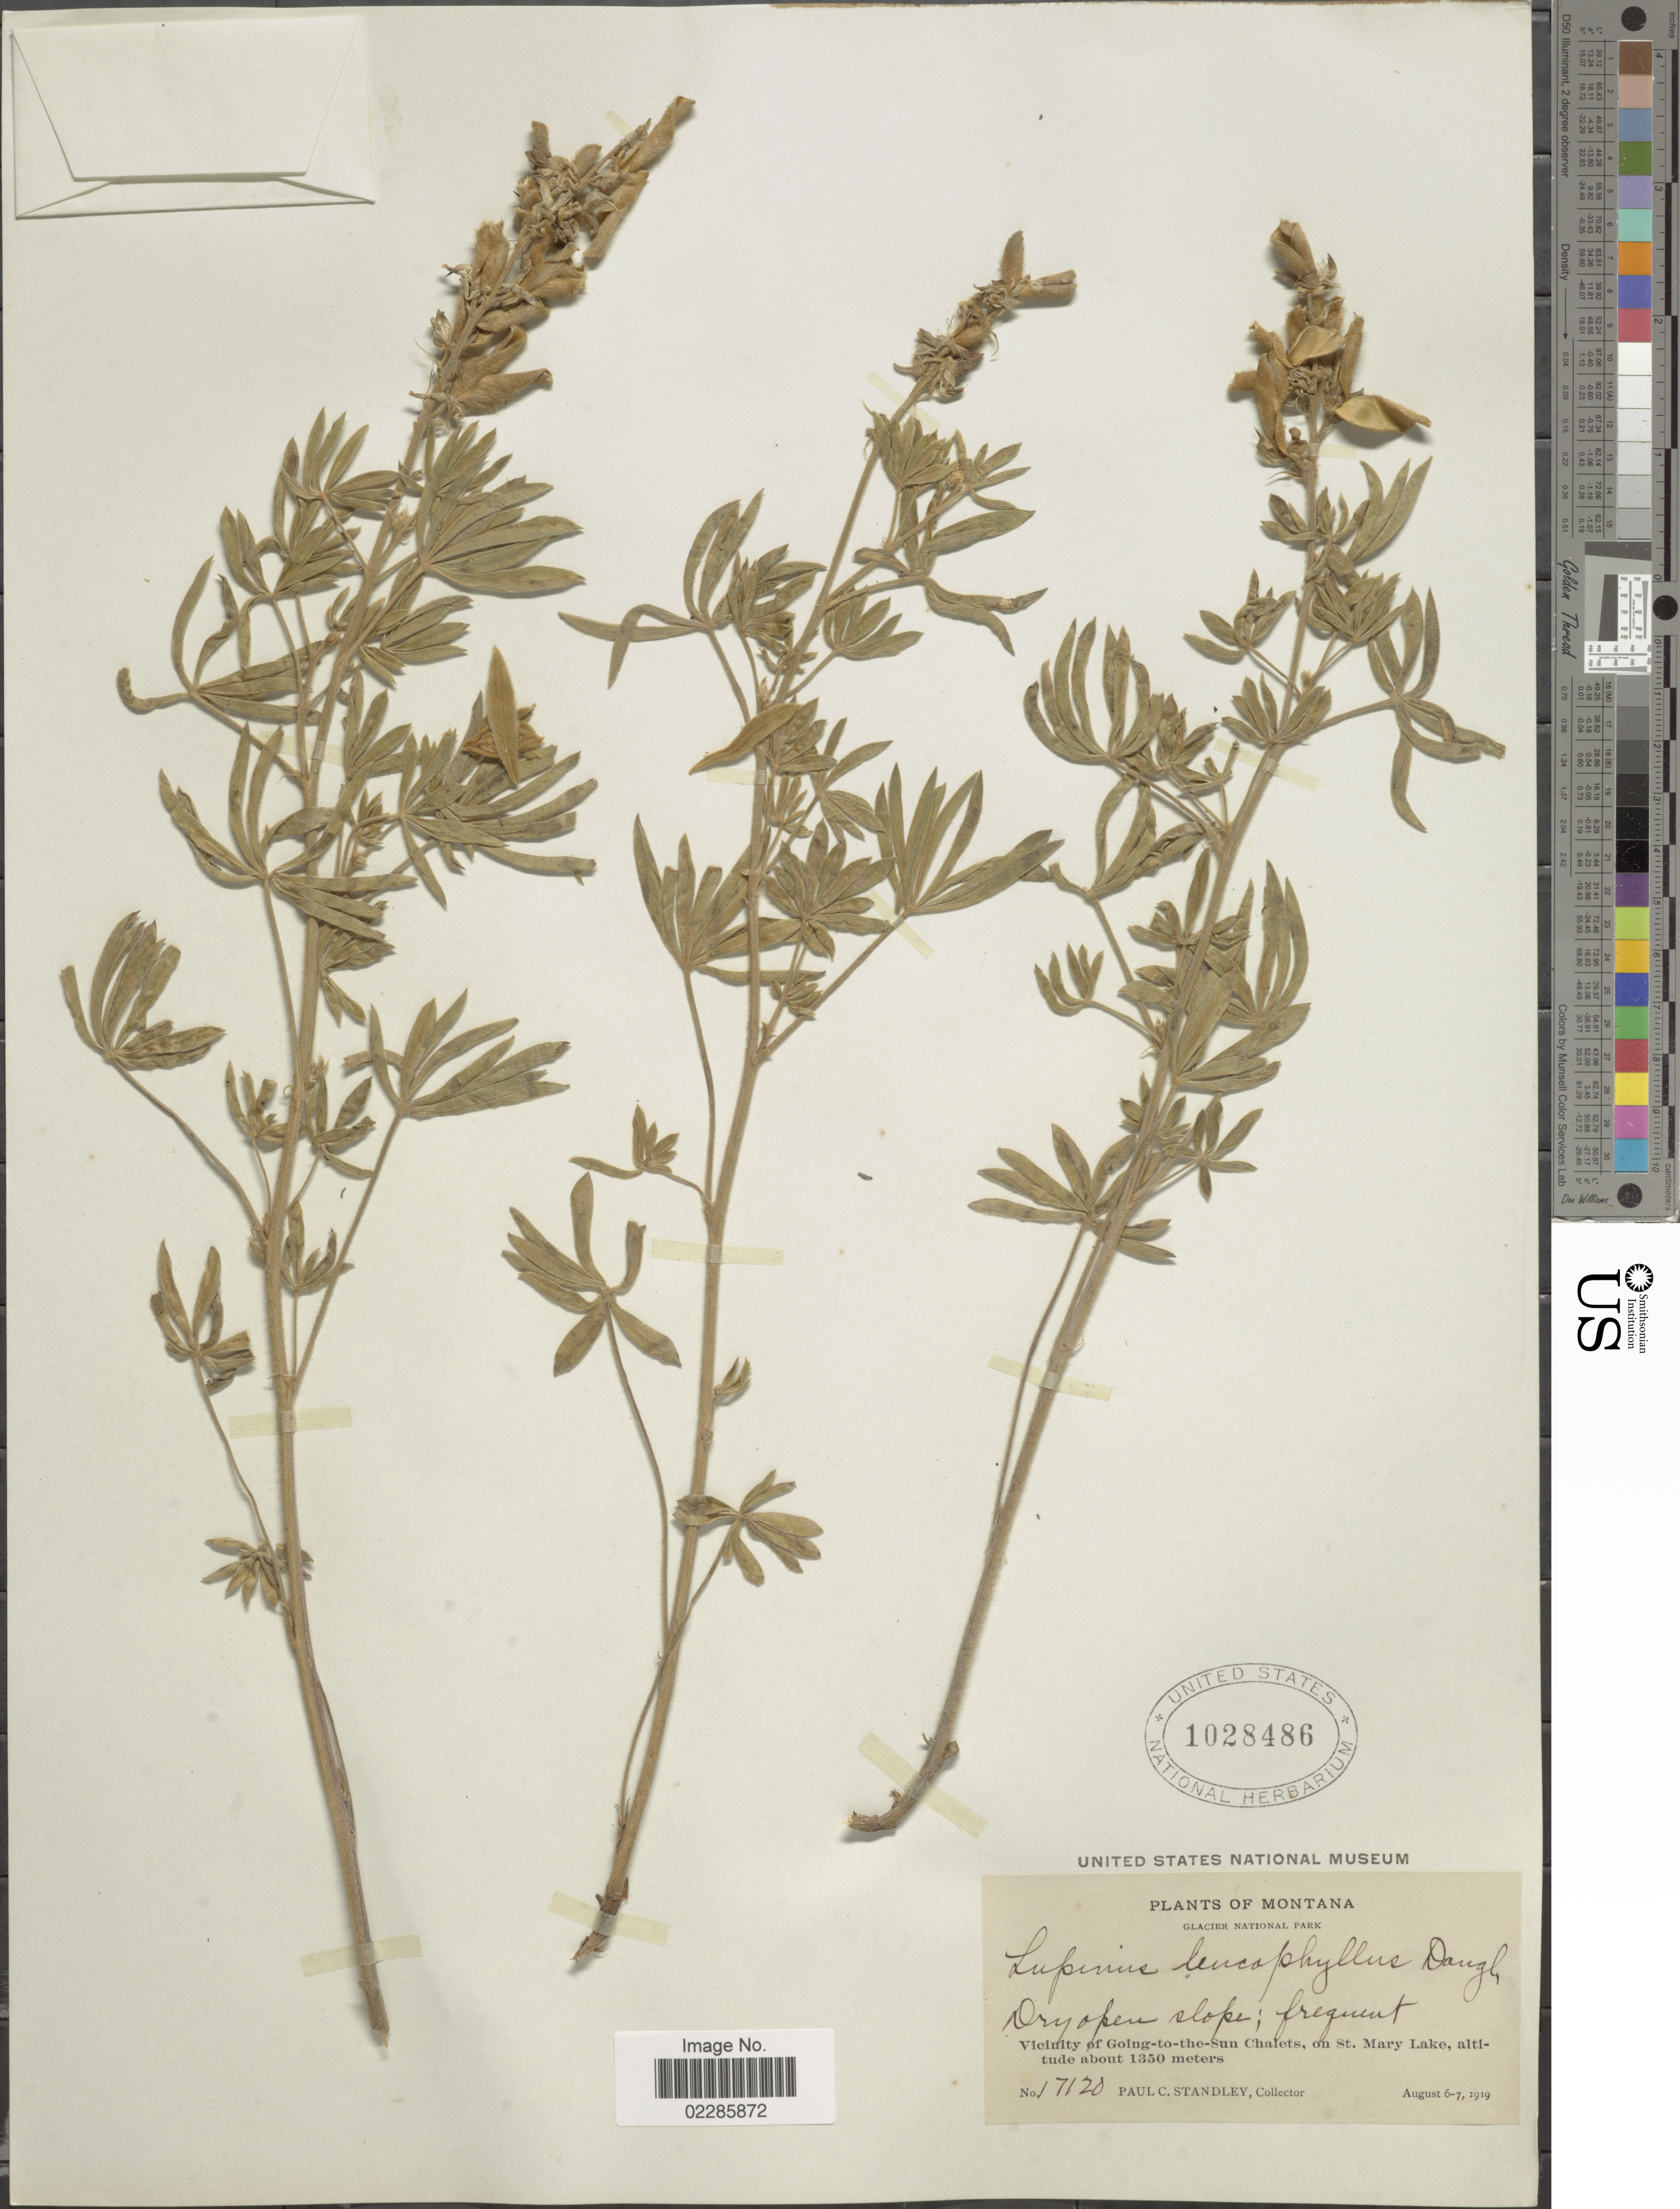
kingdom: Plantae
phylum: Tracheophyta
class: Magnoliopsida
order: Fabales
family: Fabaceae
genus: Lupinus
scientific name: Lupinus leucophyllus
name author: Douglas ex Lindl.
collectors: P. C. Standley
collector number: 17120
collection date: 1919-08-06/1919-08-07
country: United States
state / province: Montana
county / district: Glacier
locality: Glacier National Park, Dry open slope; frequent Vicinity of Going-to-the-Sun Chalets, on St Mary Lake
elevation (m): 1350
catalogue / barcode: US 1028486